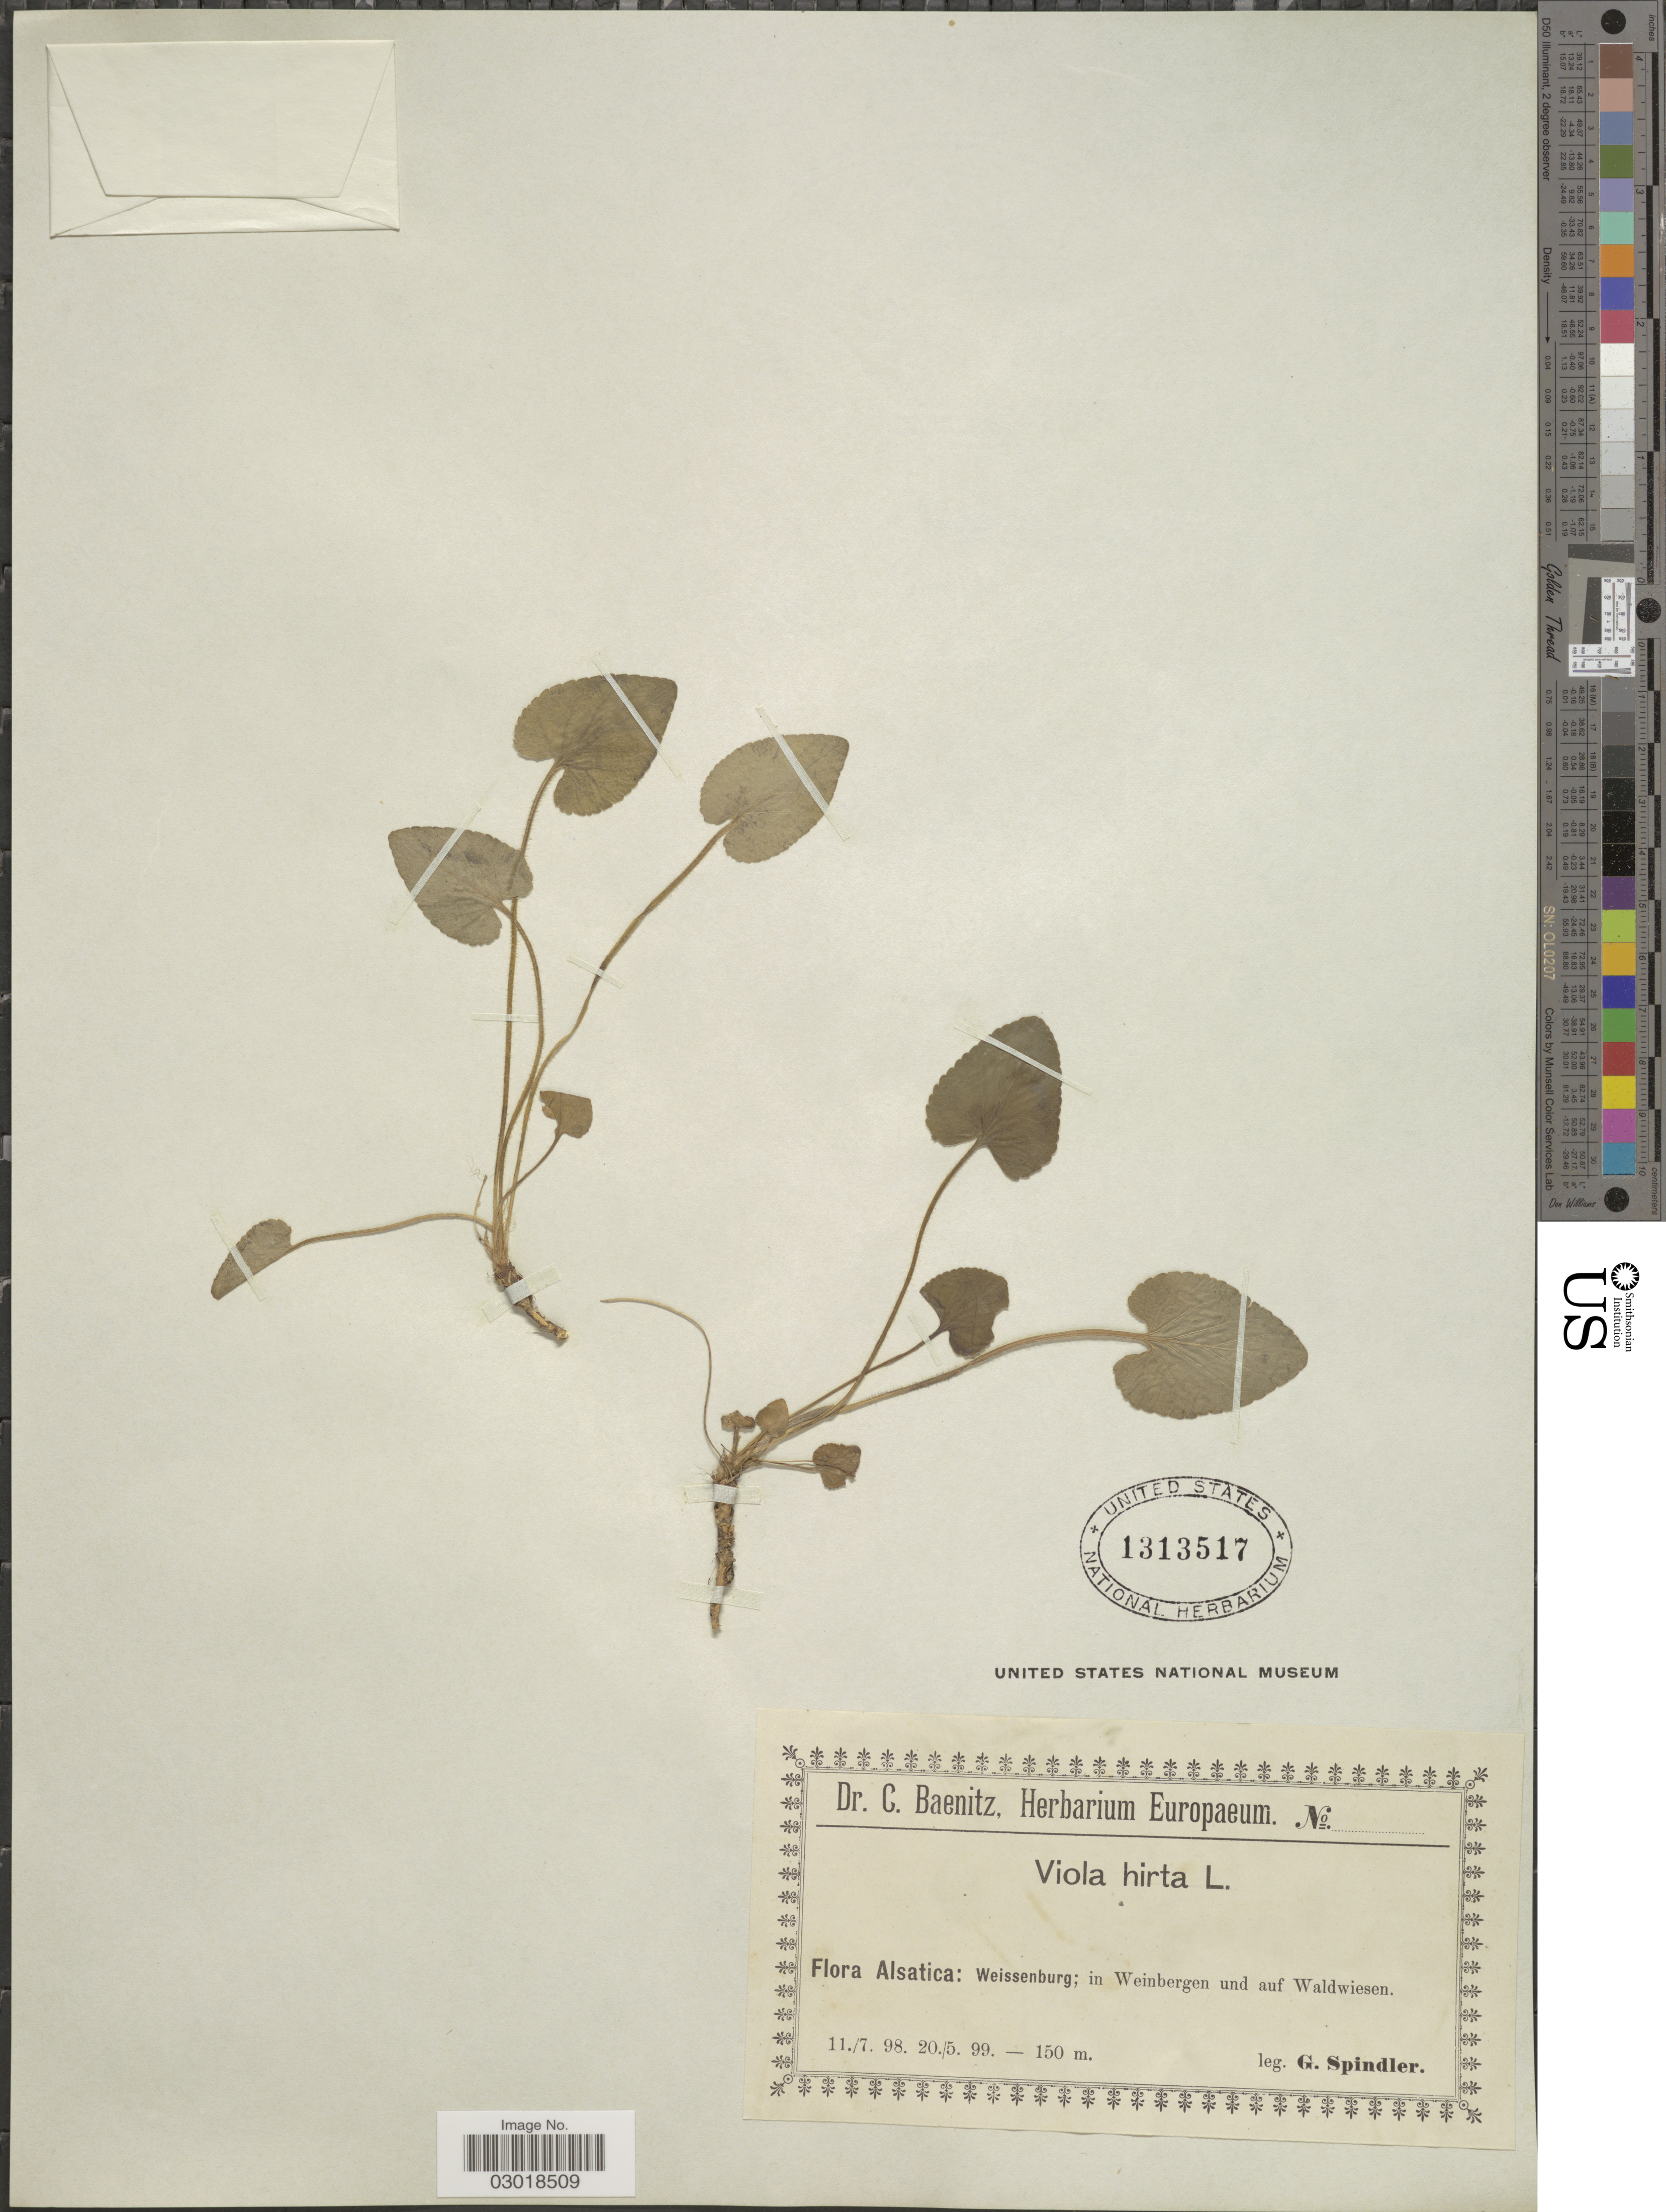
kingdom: Plantae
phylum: Tracheophyta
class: Magnoliopsida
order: Malpighiales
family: Violaceae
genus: Viola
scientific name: Viola hirta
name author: L.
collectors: G. Spindler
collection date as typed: Transcribed d/m/y: 11/7/98 to 20/5/99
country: Germany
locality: Alsatica: Weissenburg; in Weinbergen und auf Waldwiesen.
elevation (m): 150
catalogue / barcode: US 1313517